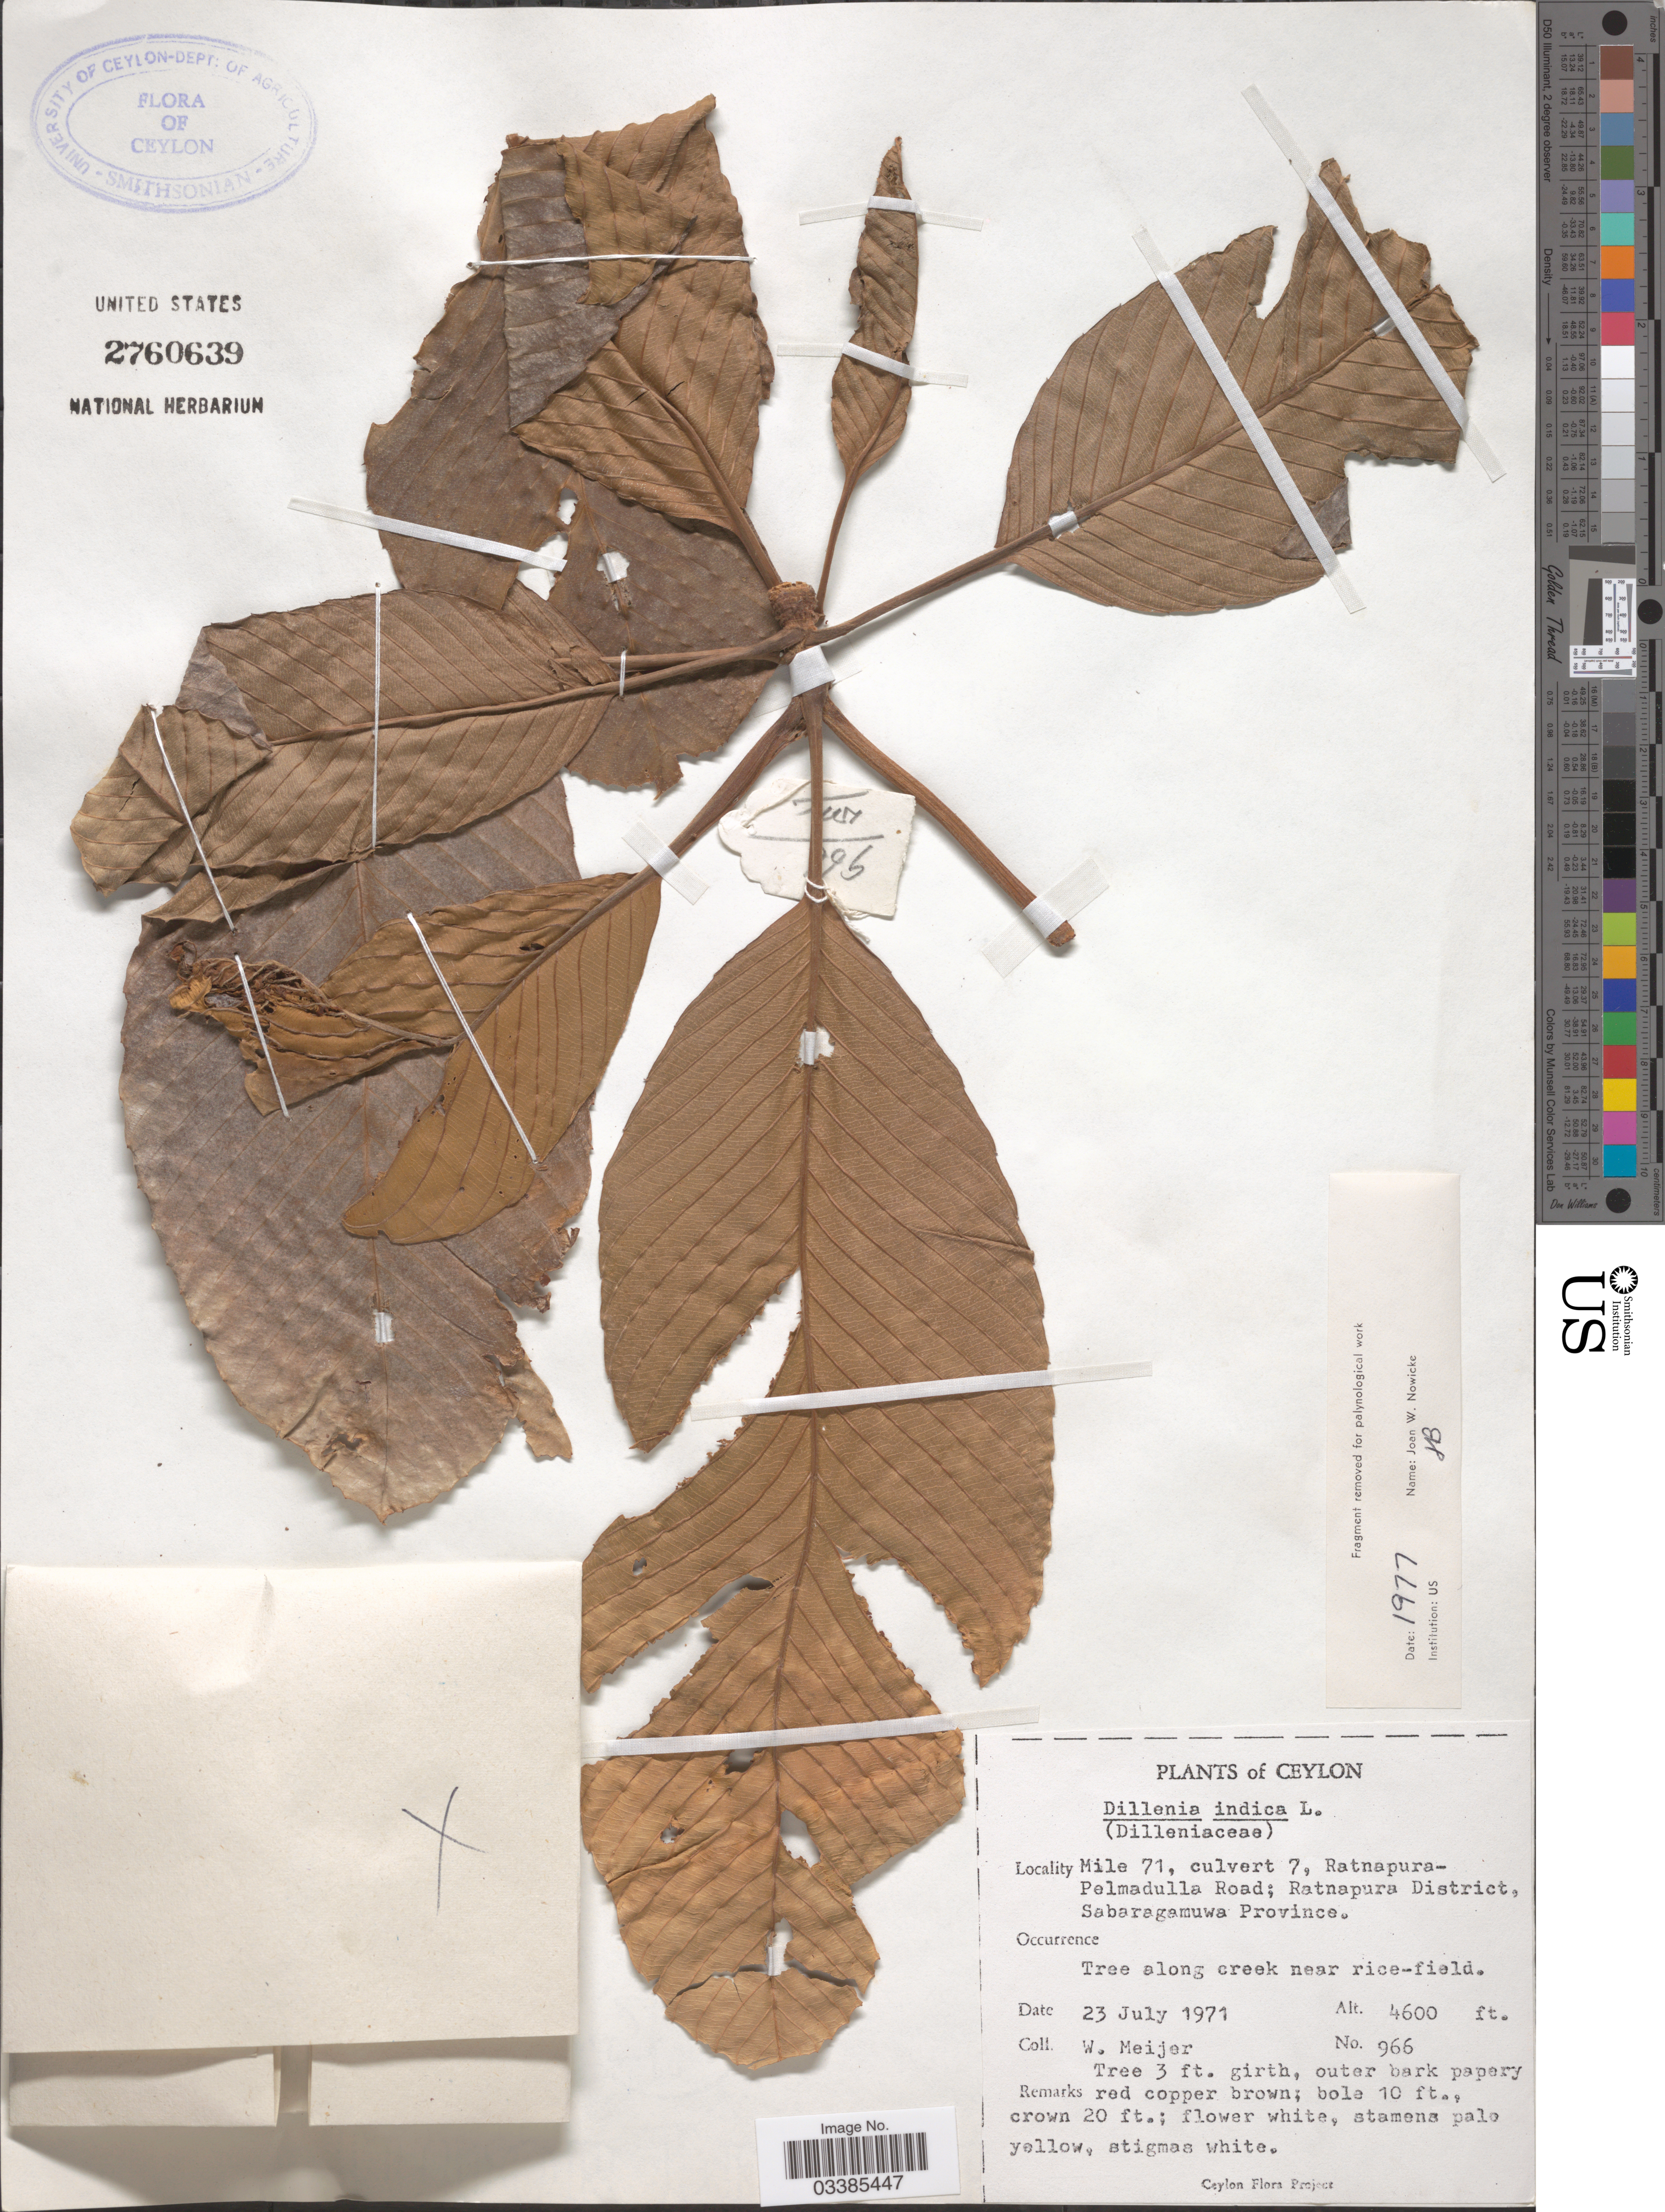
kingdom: Plantae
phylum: Tracheophyta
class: Magnoliopsida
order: Dilleniales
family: Dilleniaceae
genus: Dillenia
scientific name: Dillenia indica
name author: L.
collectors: W. Meijer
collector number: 966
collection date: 1971-07-23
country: Sri Lanka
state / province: Sabaragamuwa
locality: Ceylon. Mile 71, culvert 7, Ratnapura-Pelmadulla Road; Ratnapura District.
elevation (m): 1402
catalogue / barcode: US 2760639